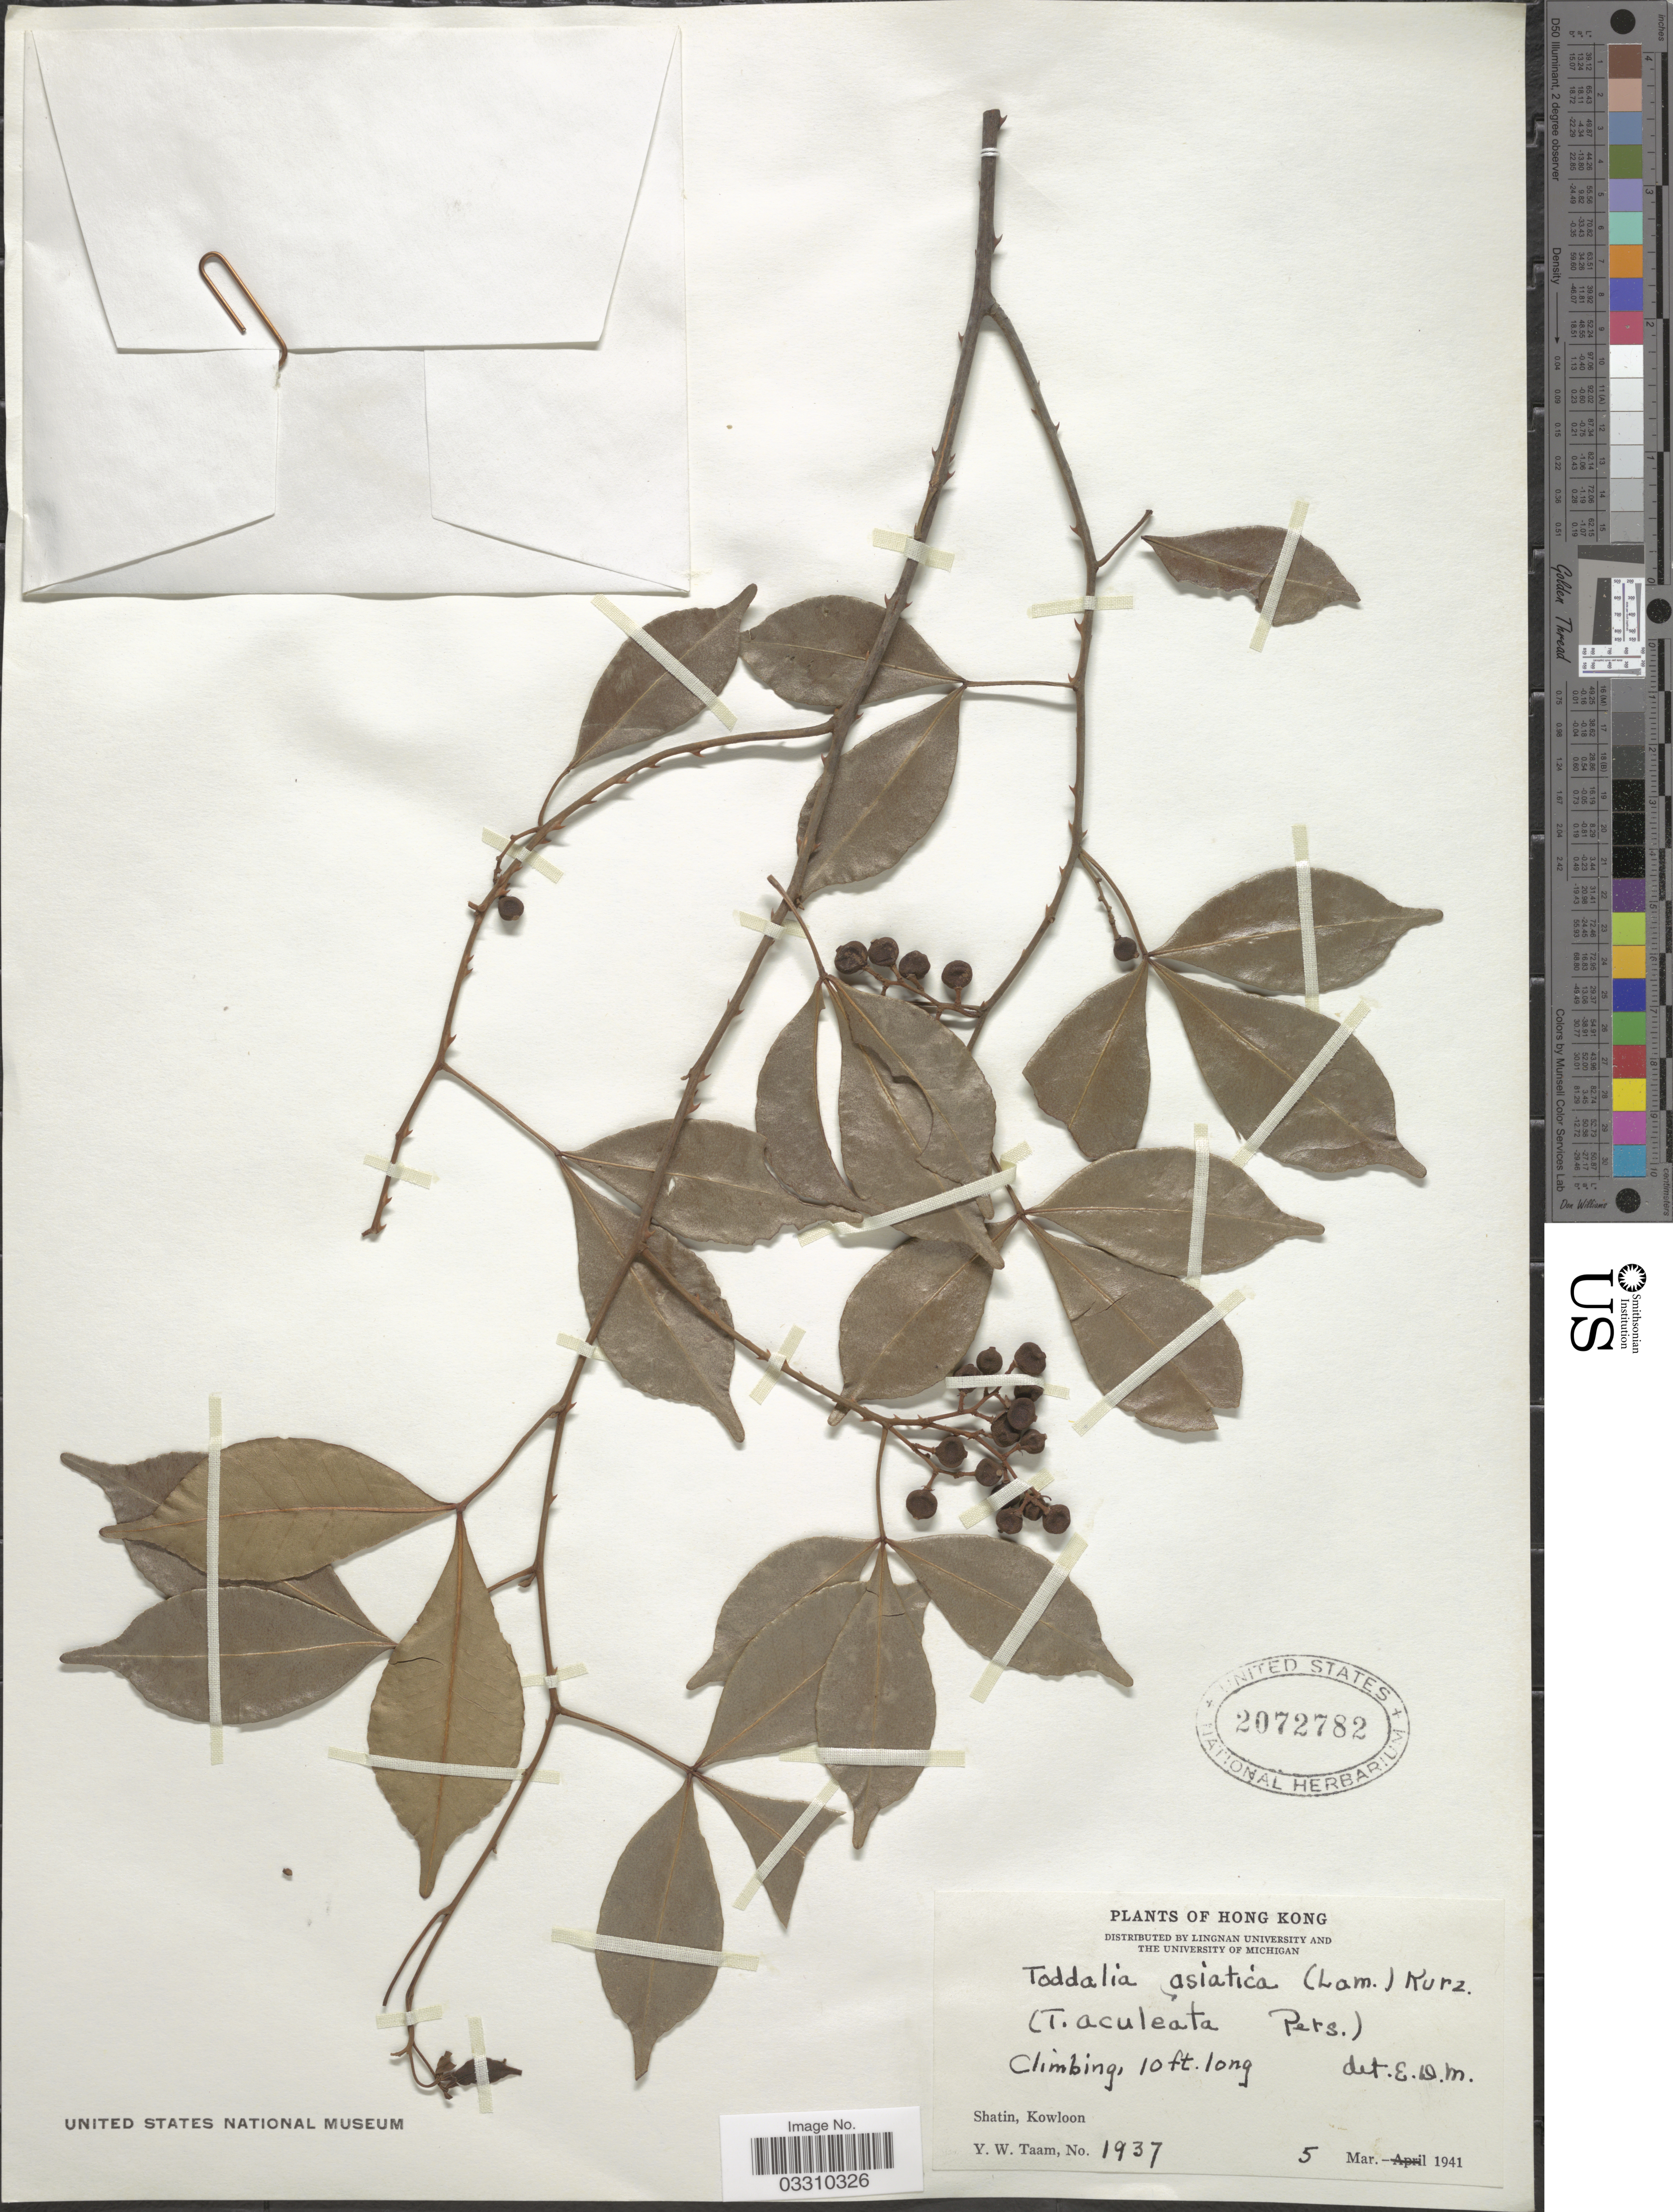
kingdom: Plantae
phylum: Tracheophyta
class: Magnoliopsida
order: Sapindales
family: Rutaceae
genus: Zanthoxylum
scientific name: Zanthoxylum asiaticum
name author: (L.) Appelhans et al.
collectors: Y. W. Taam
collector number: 1937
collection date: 1941-03-05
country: China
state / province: Hong Kong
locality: Shatin, Kowloon.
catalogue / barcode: US 2072782